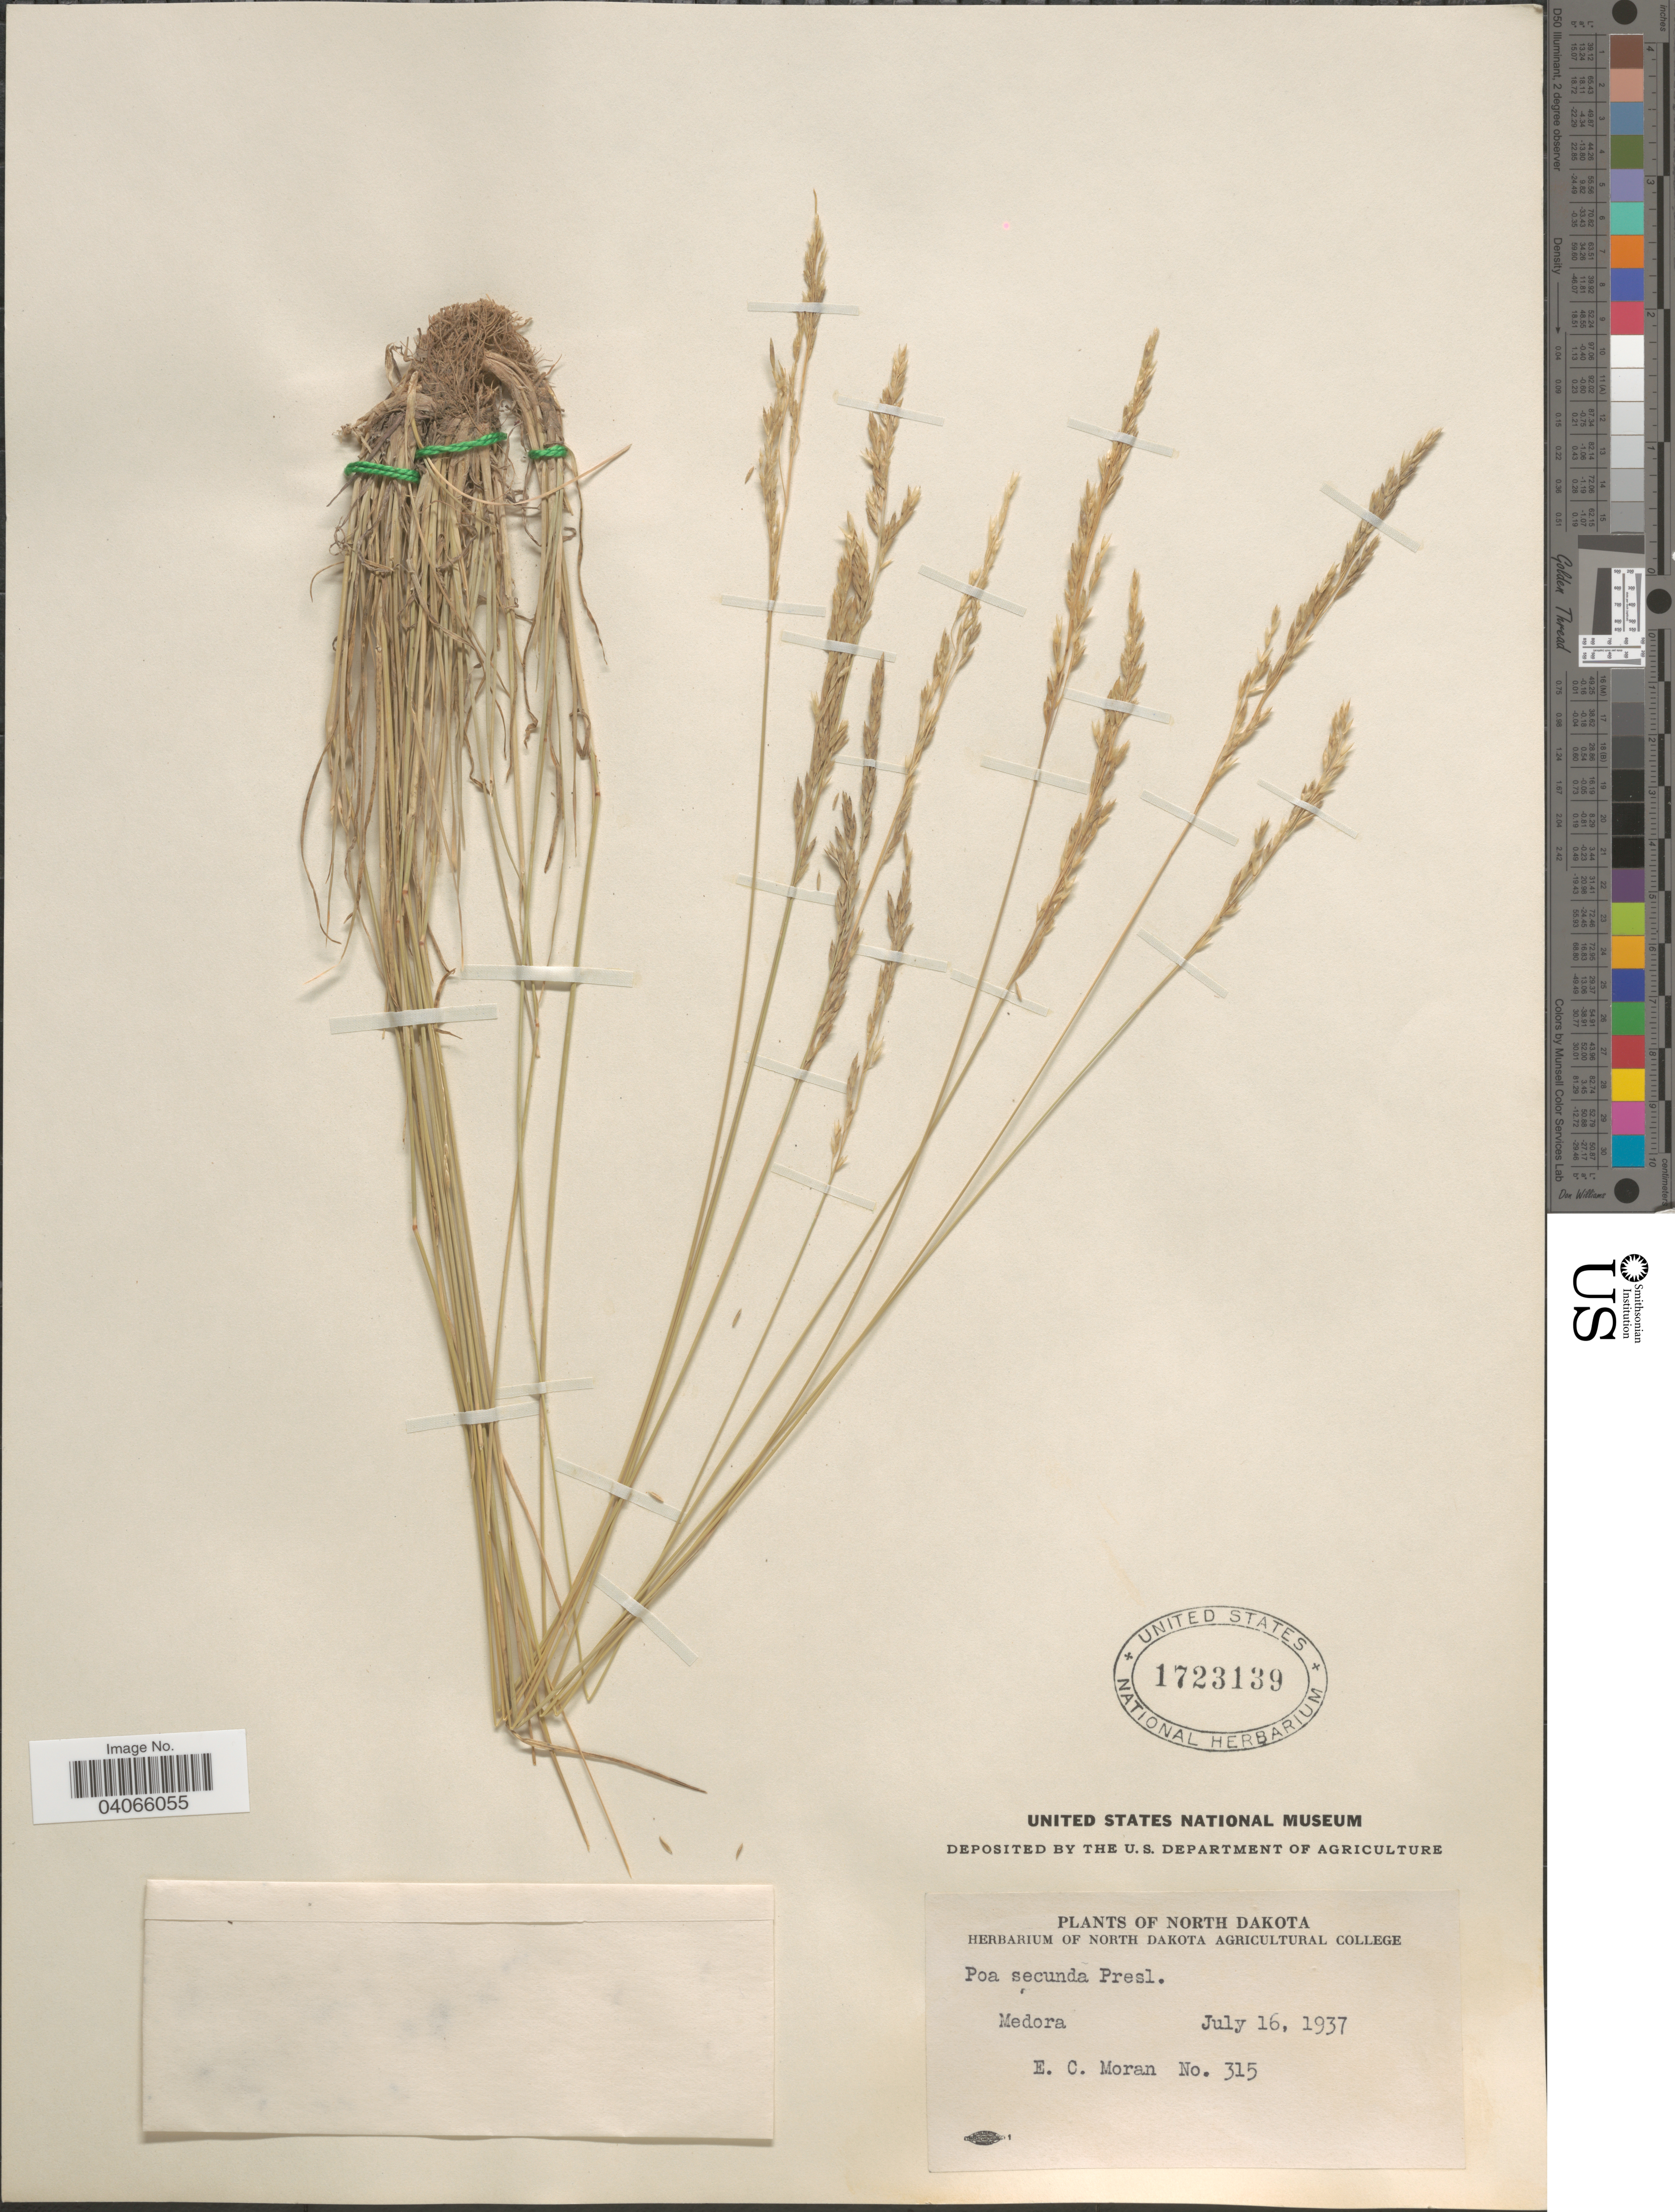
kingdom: Plantae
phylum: Tracheophyta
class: Liliopsida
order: Poales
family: Poaceae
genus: Poa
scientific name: Poa secunda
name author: J. Presl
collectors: E. C. Moran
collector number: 315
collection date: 1937-07-16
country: United States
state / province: North Dakota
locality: Medora.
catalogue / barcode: US 1723139